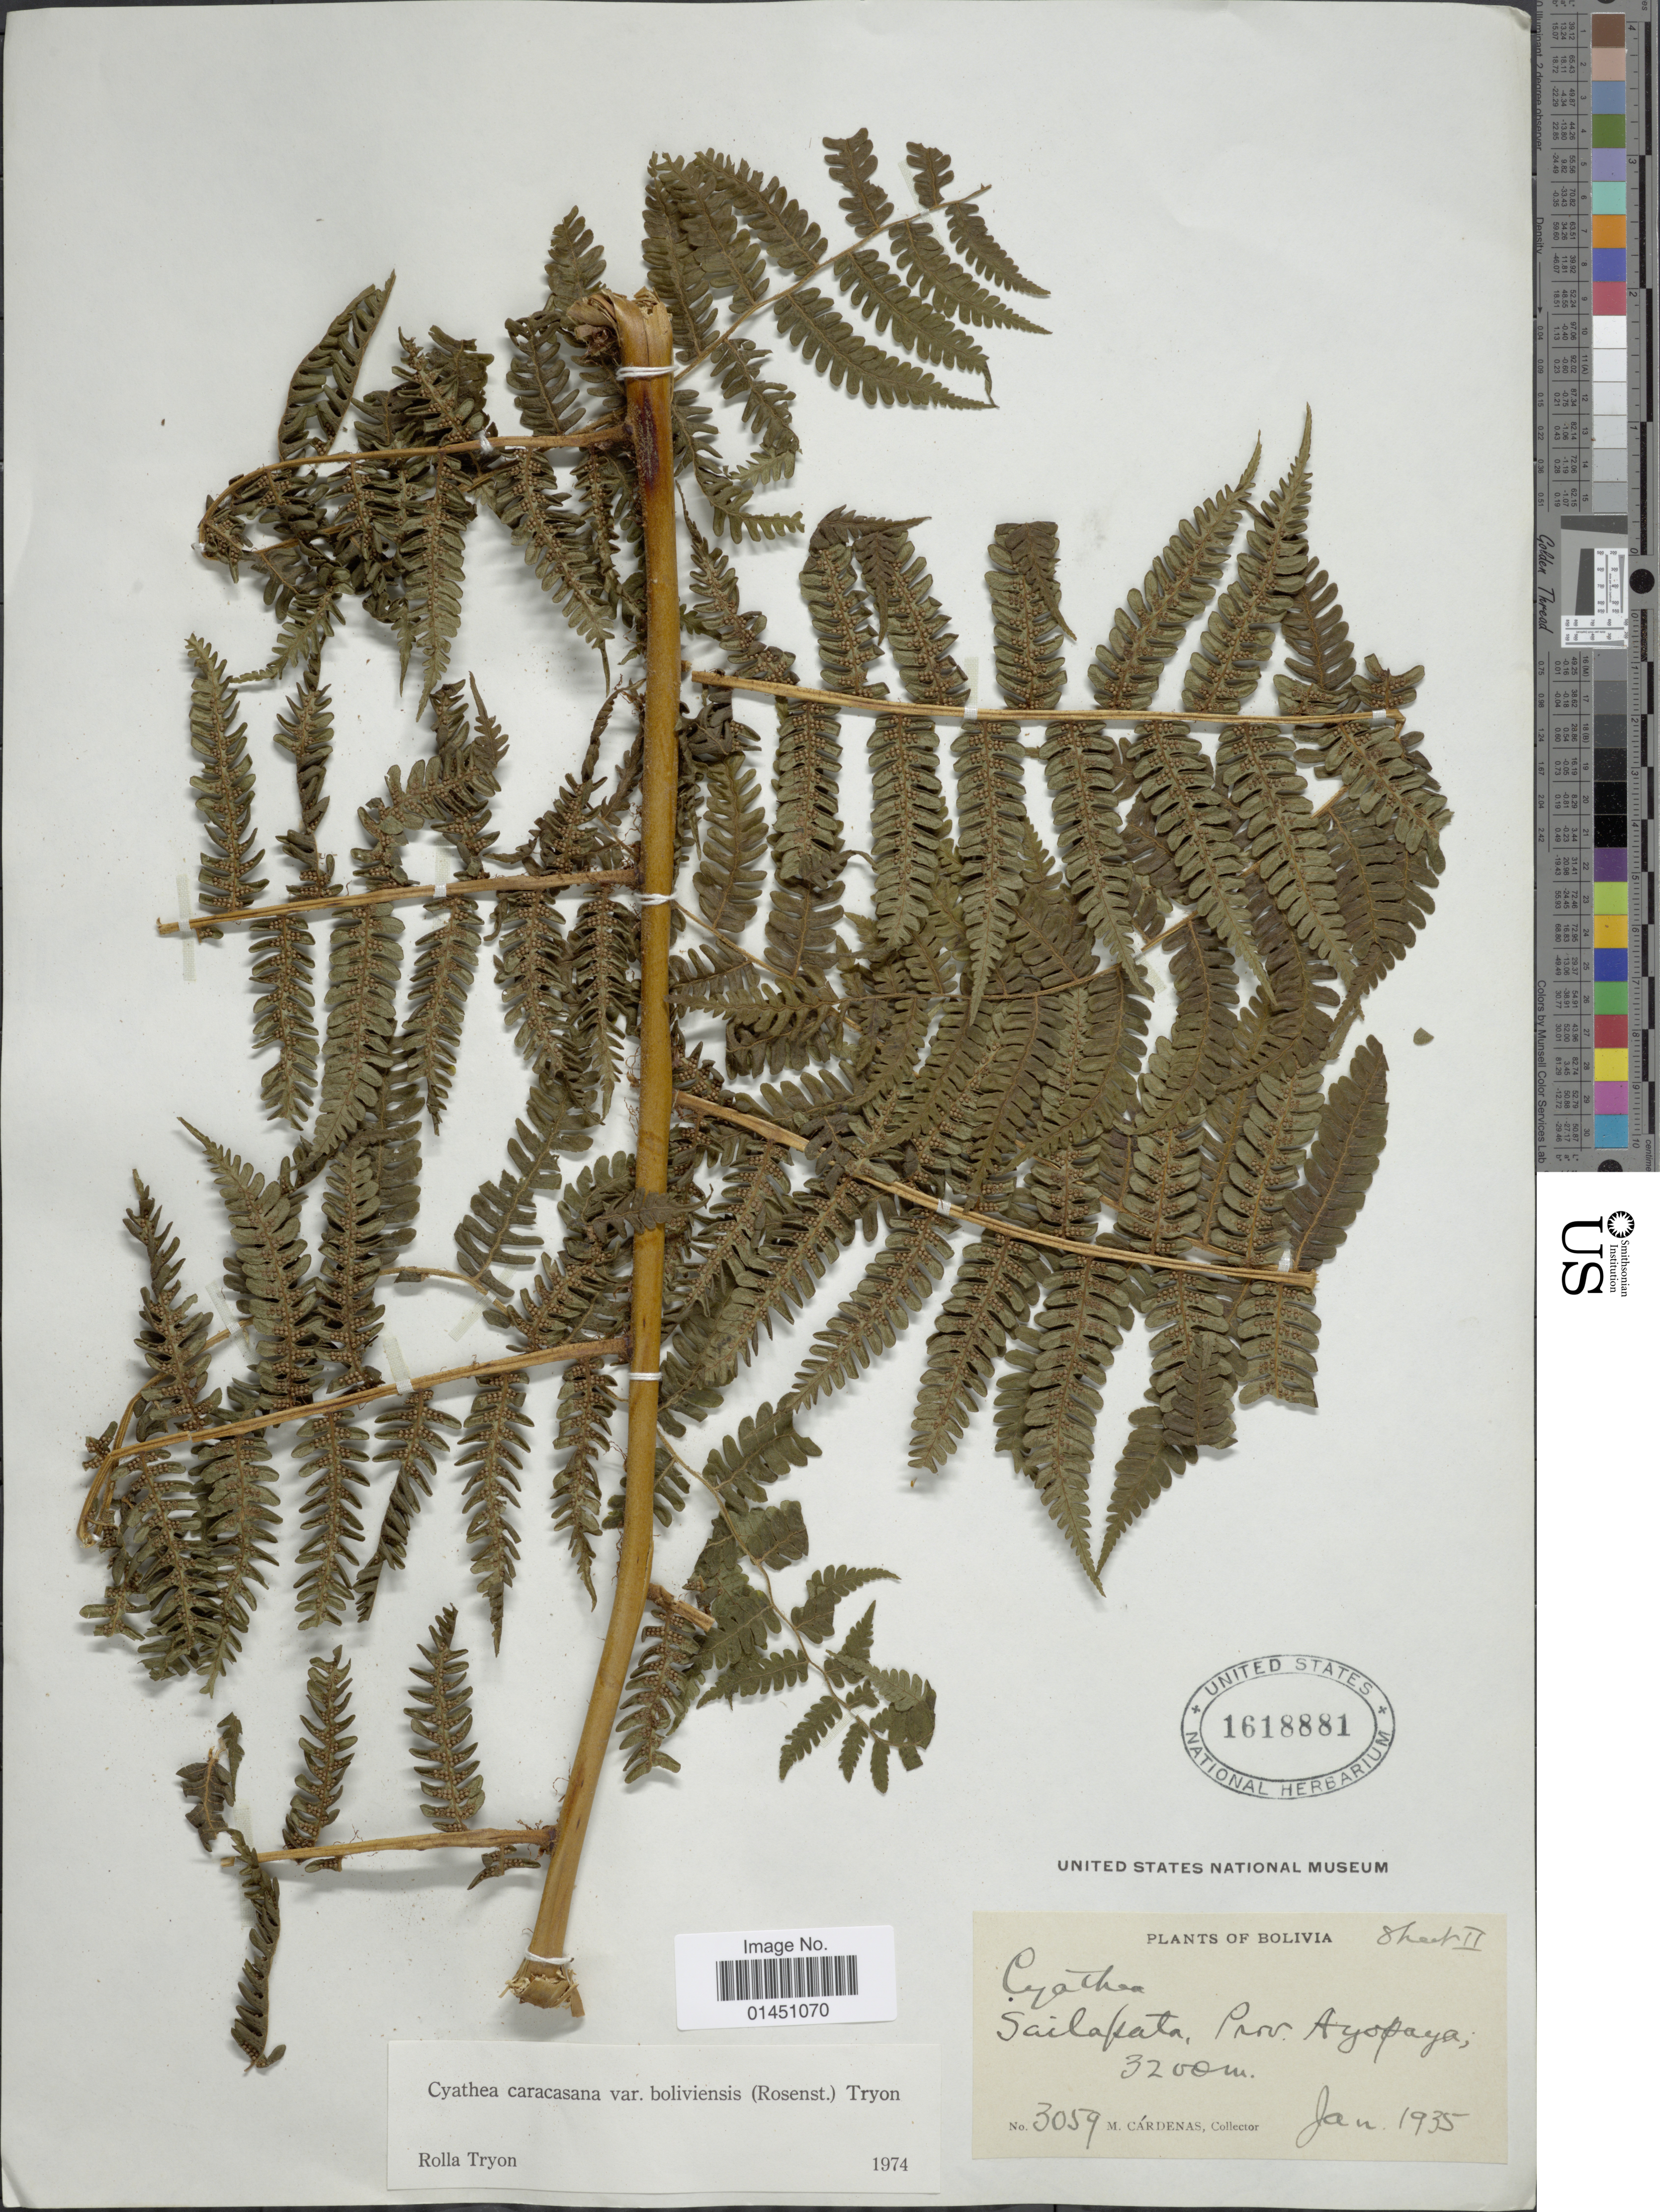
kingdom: Plantae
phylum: Tracheophyta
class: Polypodiopsida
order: Cyatheales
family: Cyatheaceae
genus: Cyathea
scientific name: Cyathea caracasana var. boliviensis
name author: (Rosenst.) R.M. Tryon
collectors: M. Cárdenas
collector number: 3059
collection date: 1935-01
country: Bolivia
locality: Sailapata, Prov. Ayopaya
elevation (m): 3200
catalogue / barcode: US 1618881